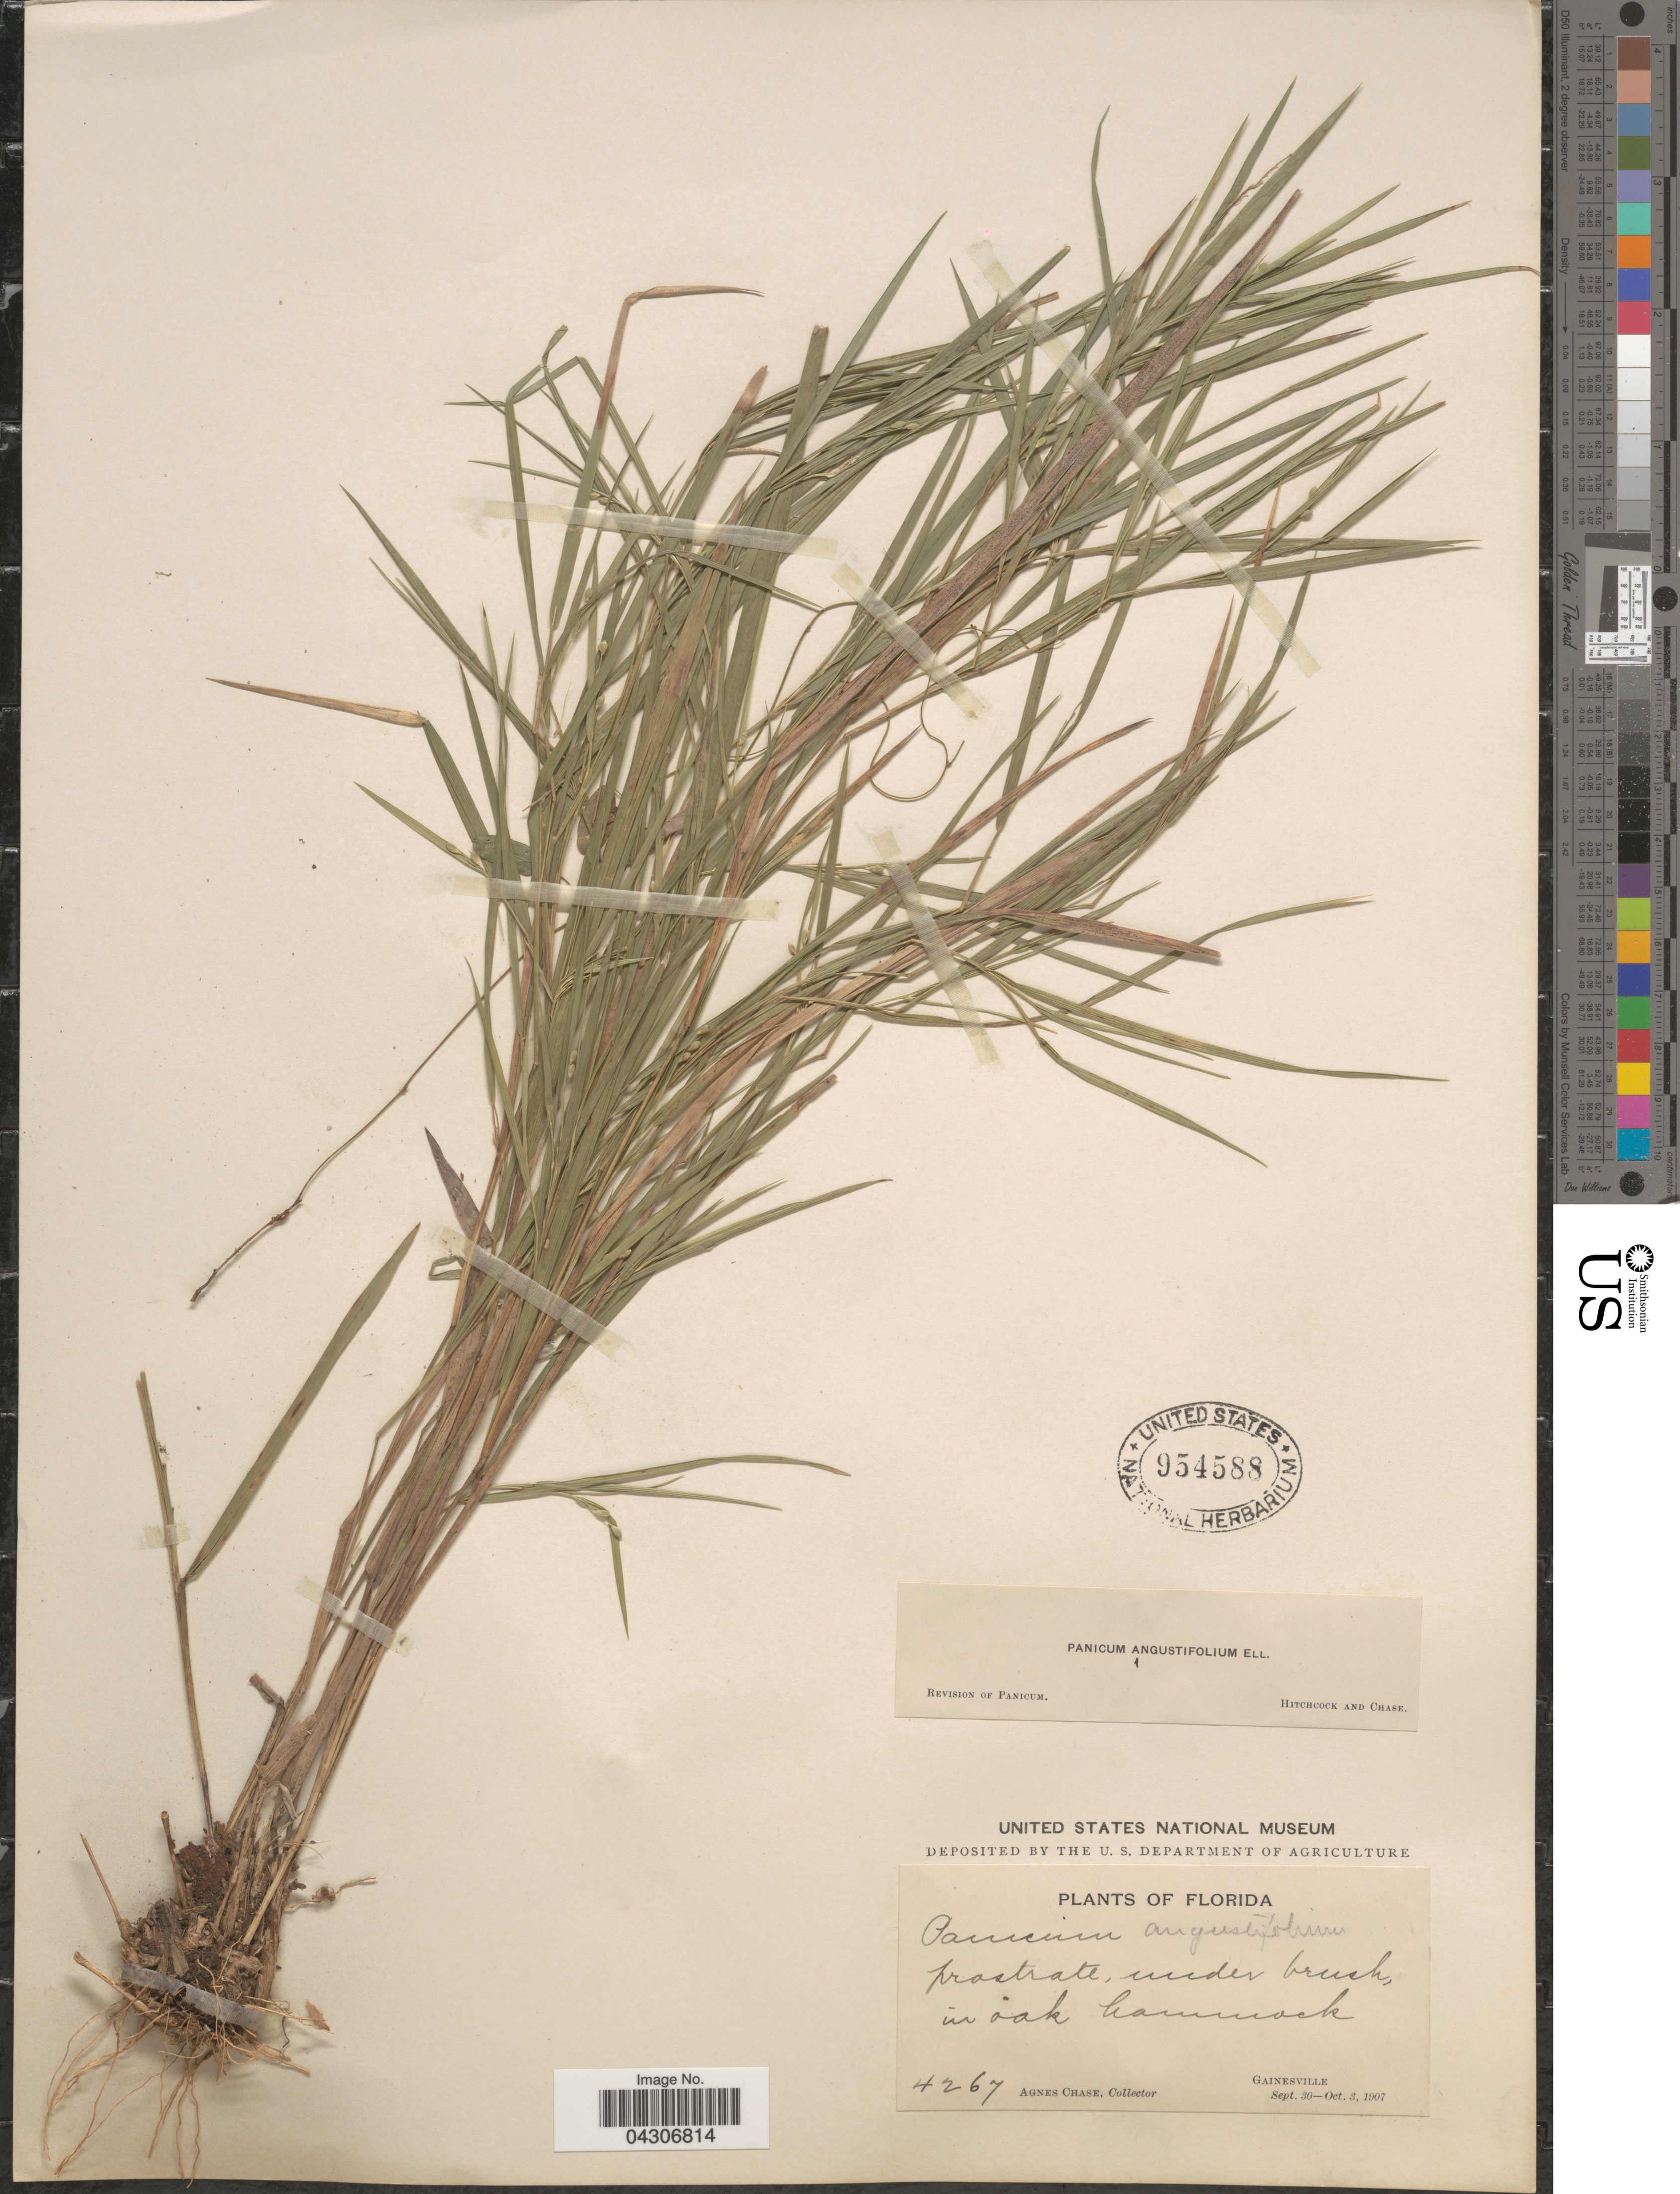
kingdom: Plantae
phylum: Tracheophyta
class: Liliopsida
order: Poales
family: Poaceae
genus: Dichanthelium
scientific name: Dichanthelium aciculare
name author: (Desv. ex Poir.) Gould & C.A. Clark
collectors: A. Chase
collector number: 4267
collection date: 1907-09-30/1907-10-03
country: United States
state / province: Florida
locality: Gainesville.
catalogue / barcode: US 954588